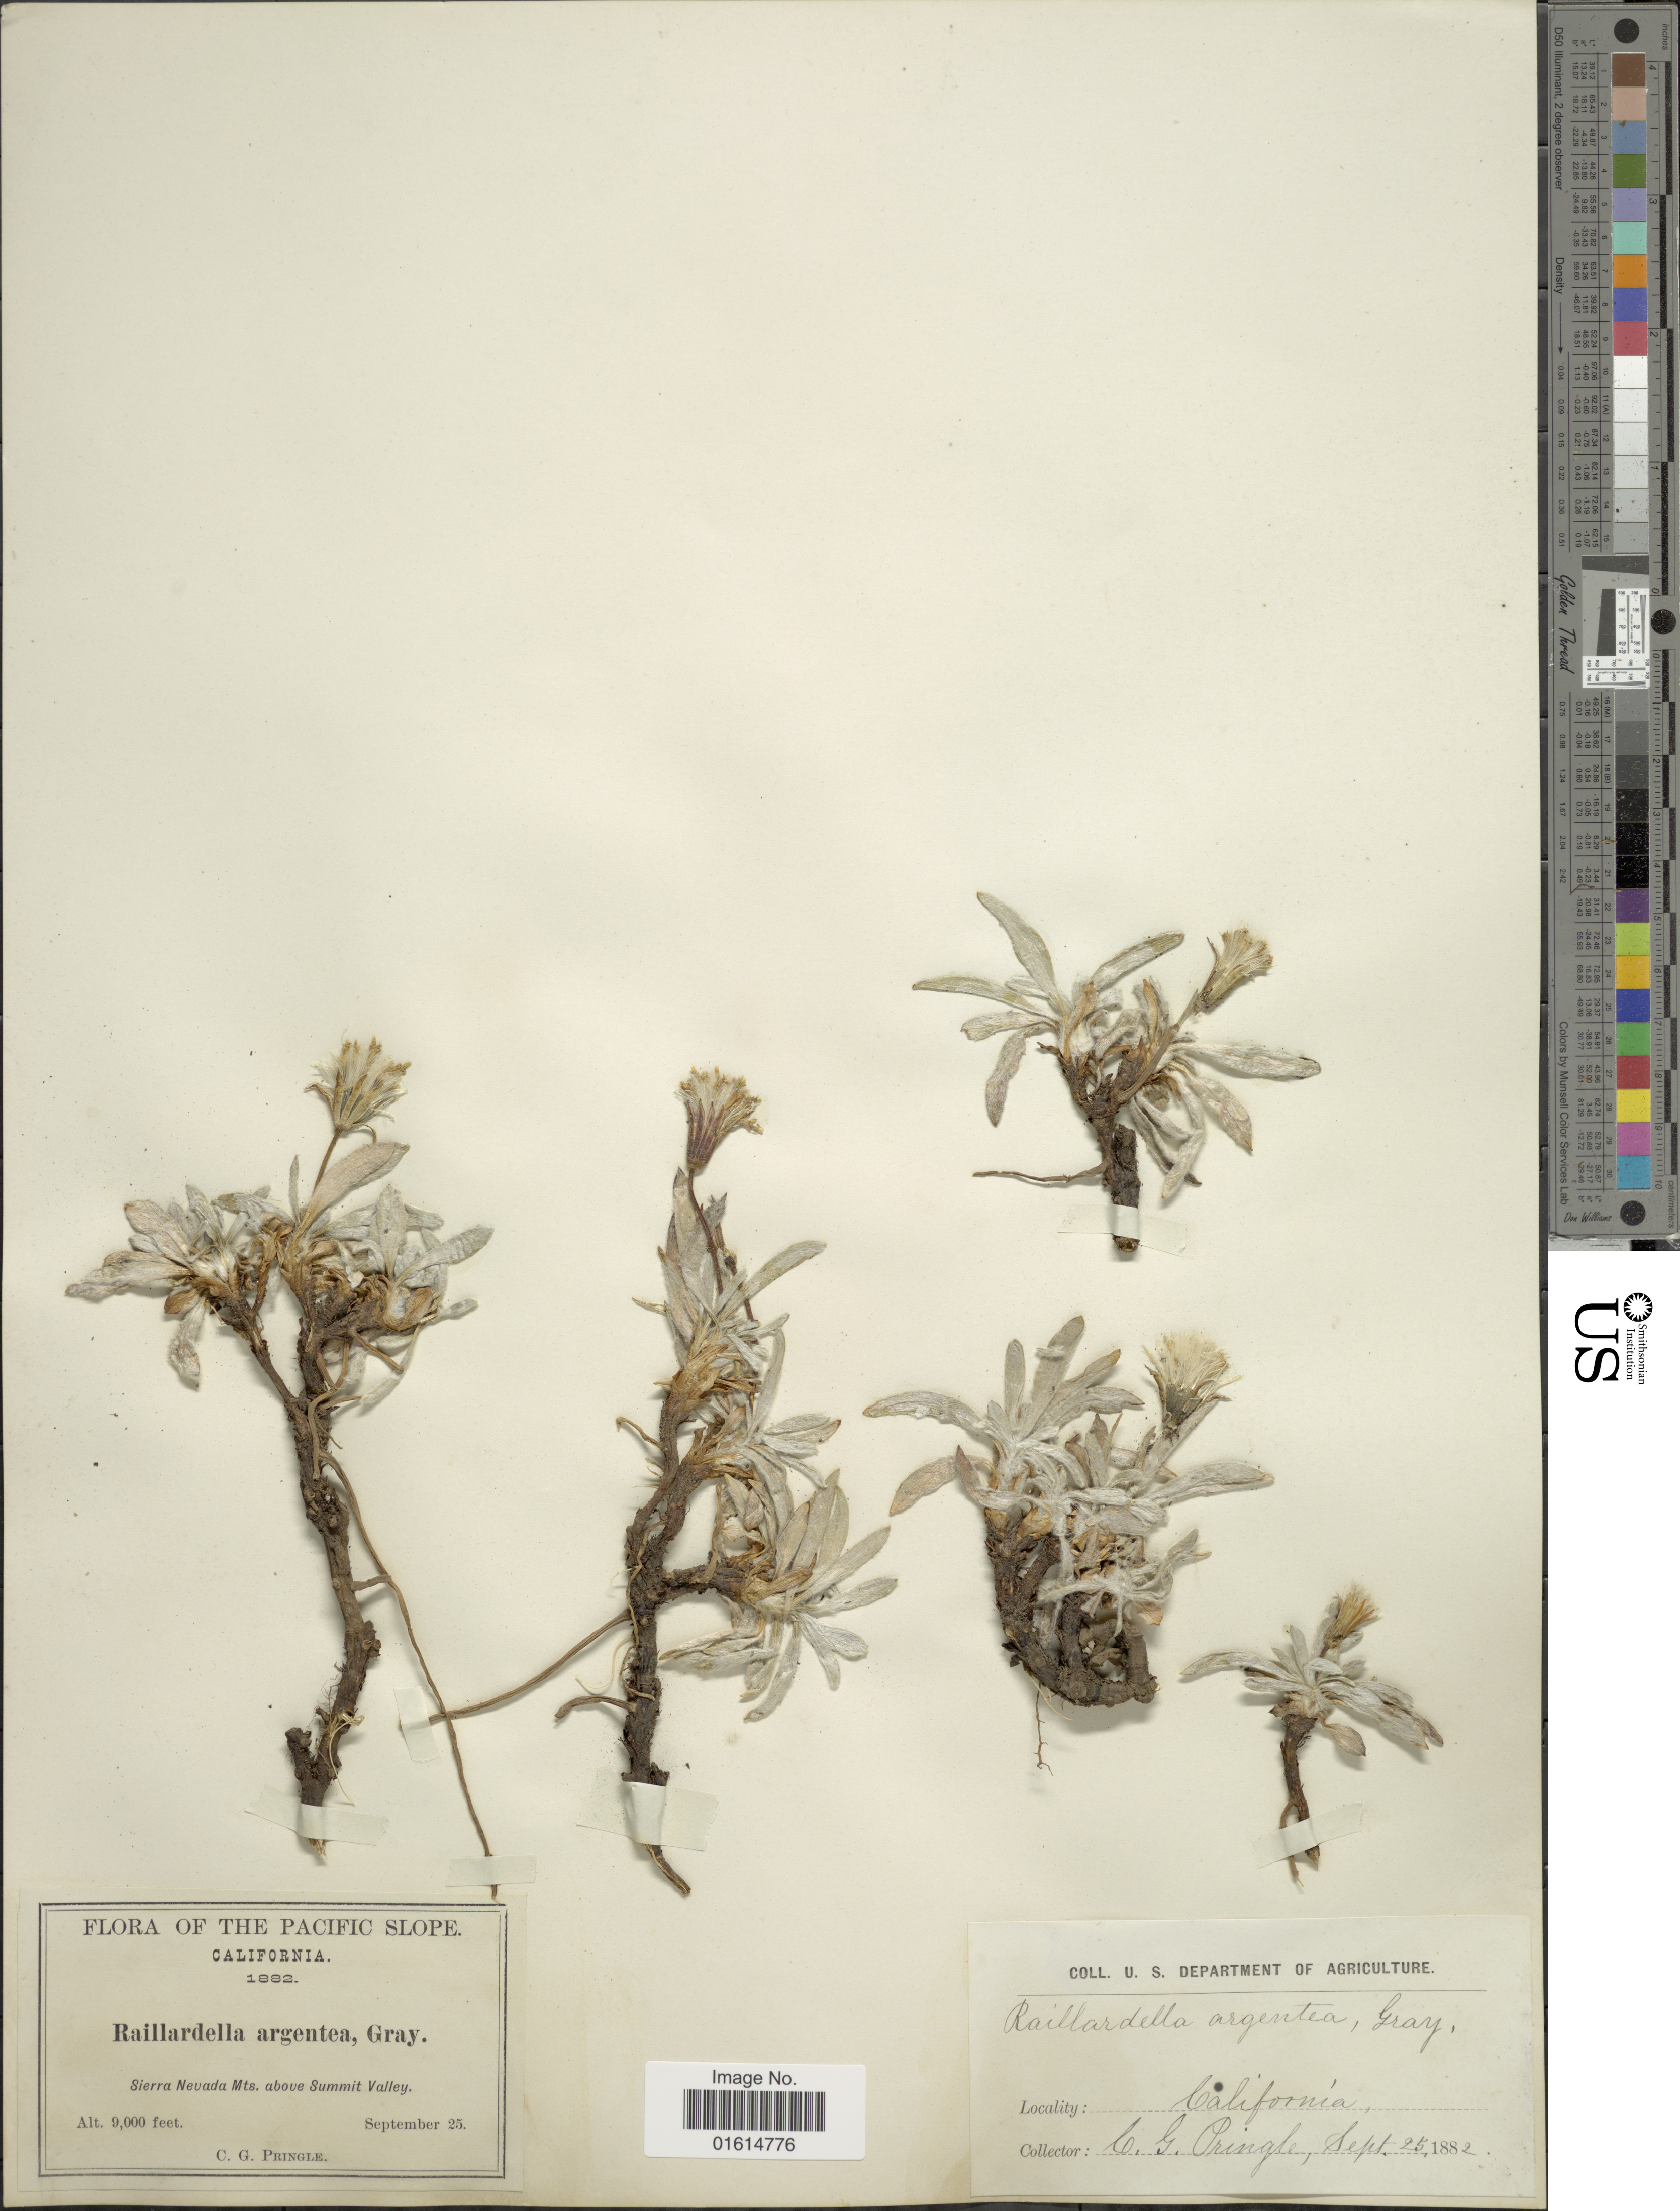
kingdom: Plantae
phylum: Tracheophyta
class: Magnoliopsida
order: Asterales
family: Asteraceae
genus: Raillardella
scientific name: Raillardella argentea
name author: A. Gray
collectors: C. G. Pringle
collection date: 1882-09-25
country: United States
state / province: California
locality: Pacific Slope, Sierra Nevada Mts. above Summit Valley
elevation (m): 2743